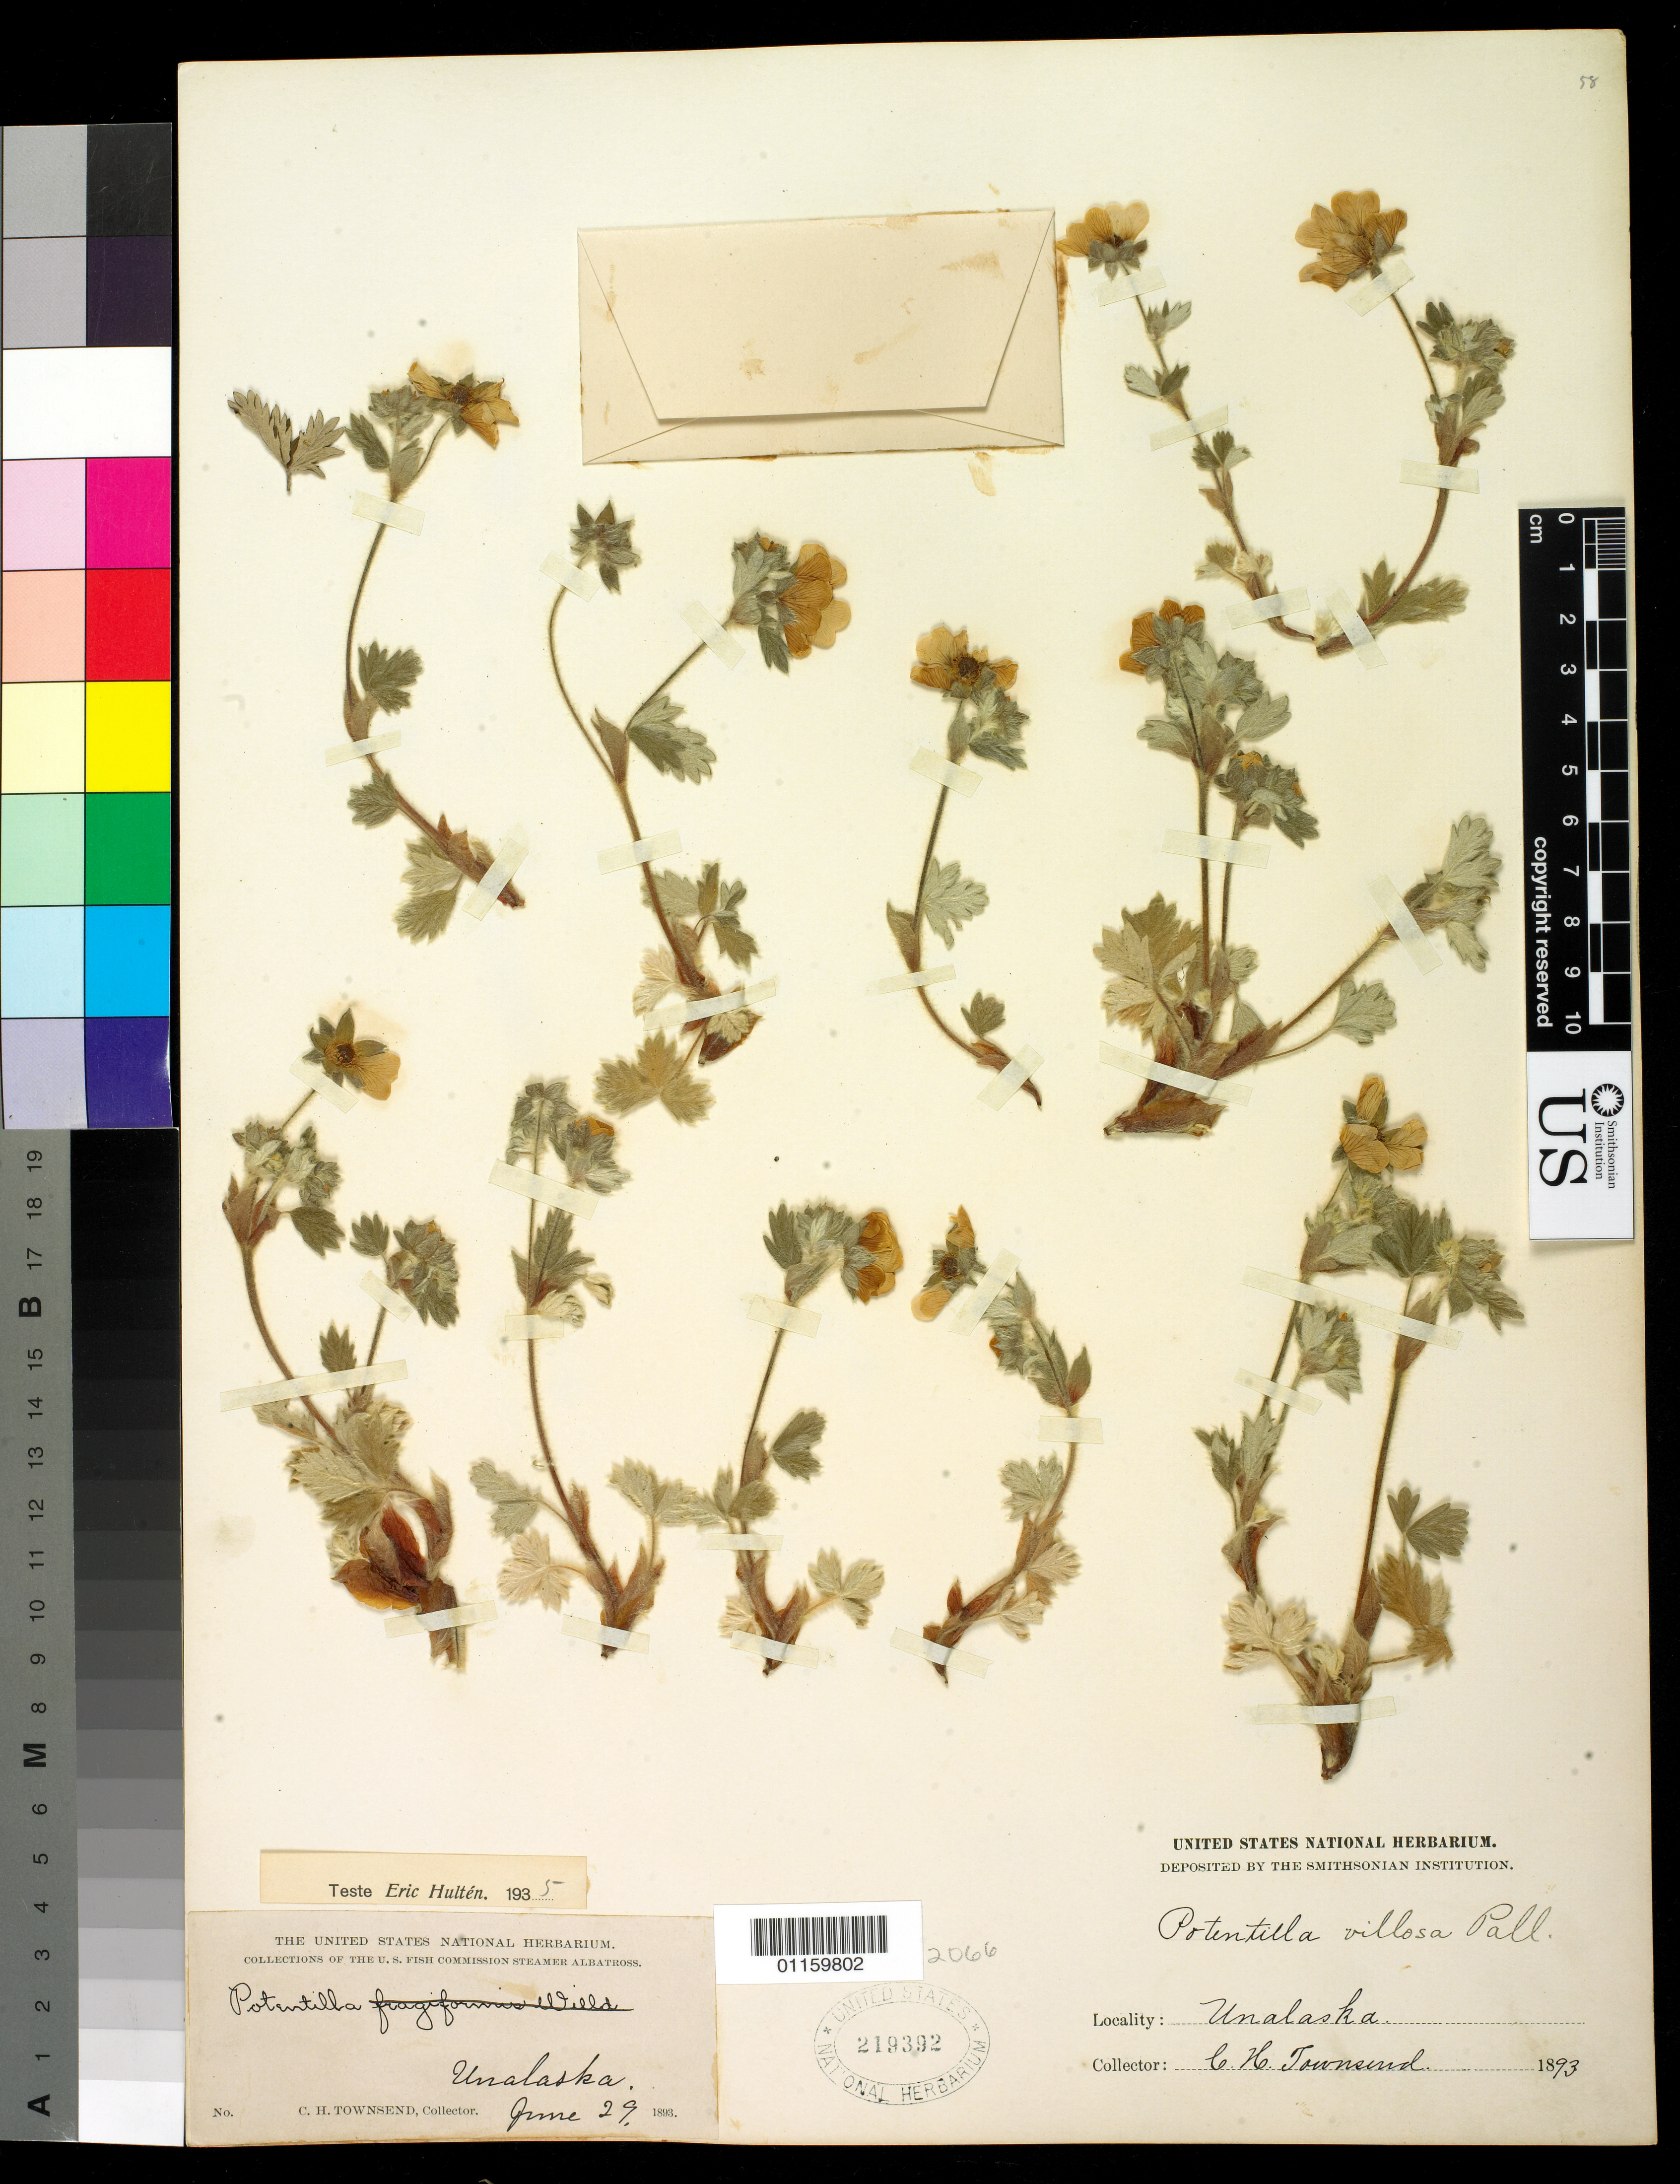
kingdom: Plantae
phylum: Tracheophyta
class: Magnoliopsida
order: Rosales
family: Rosaceae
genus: Potentilla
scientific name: Potentilla villosa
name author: Pall. ex Pursh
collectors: C. H. Townsend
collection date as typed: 29 Jun 1893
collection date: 1893-06-29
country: United States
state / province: Alaska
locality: Unalaska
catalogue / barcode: US 219392